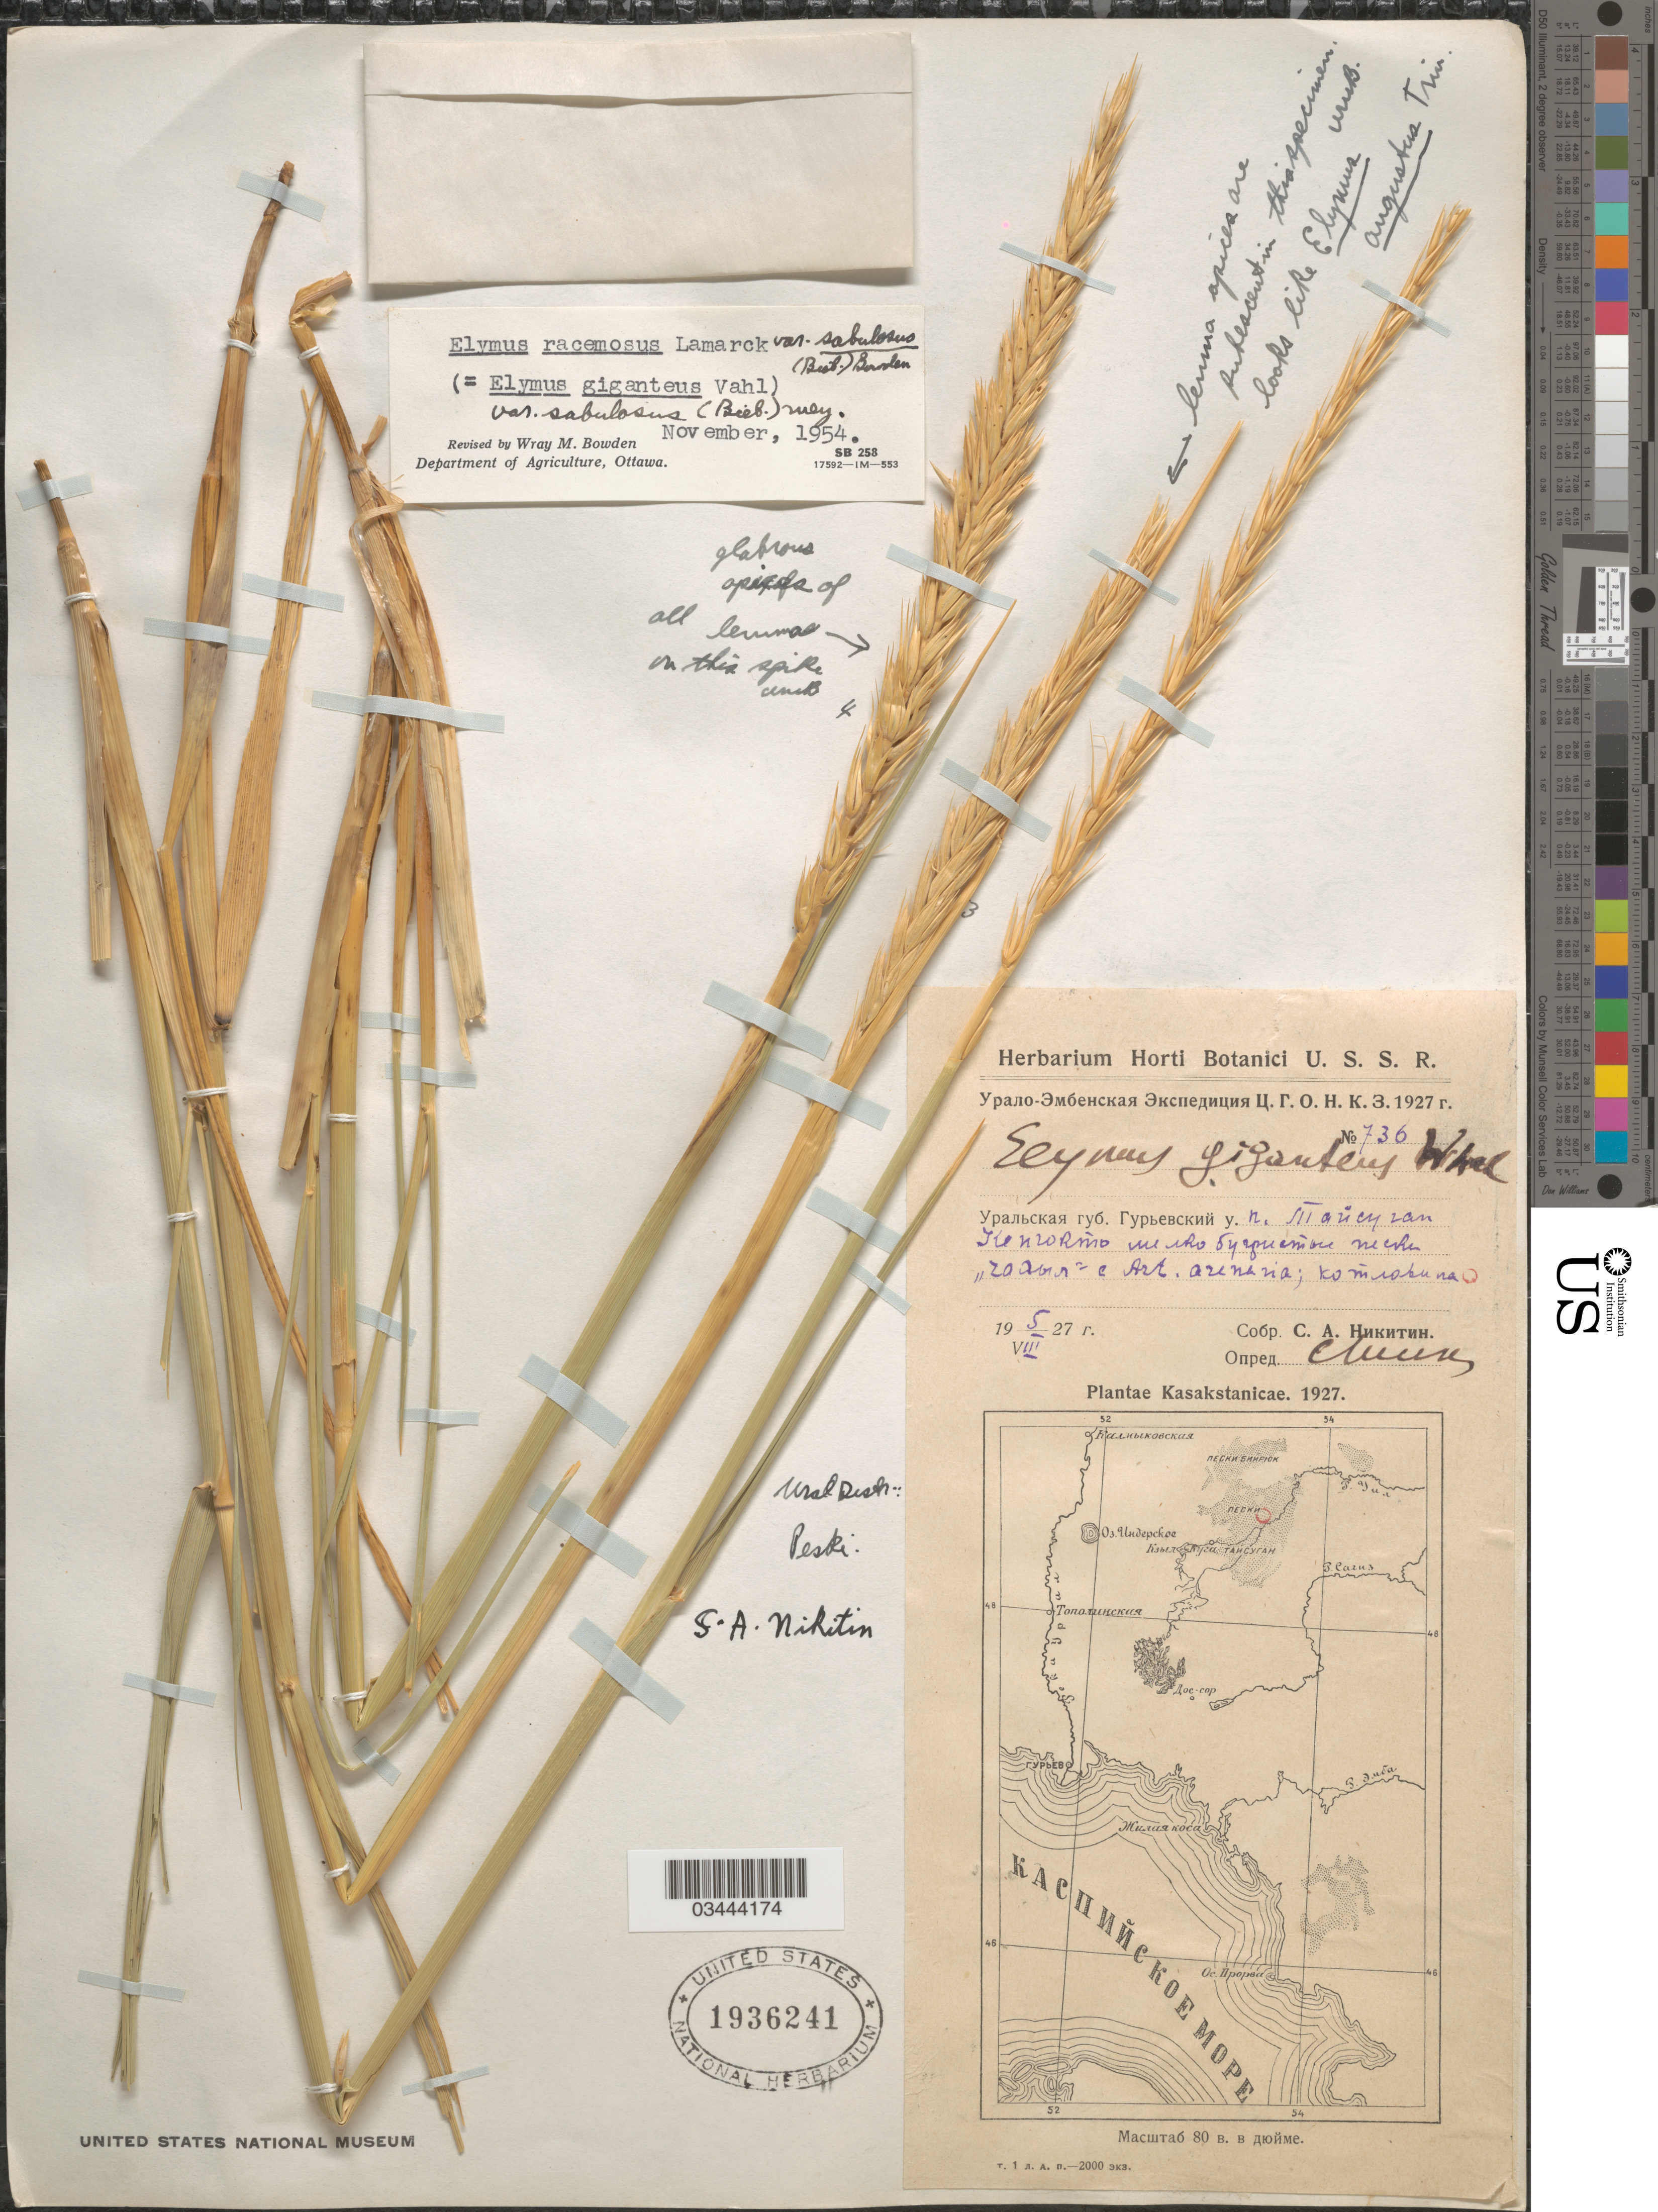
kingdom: Plantae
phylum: Tracheophyta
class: Liliopsida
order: Poales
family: Poaceae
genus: Leymus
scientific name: Leymus racemosus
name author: (Lam.) Tzvelev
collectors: S. A. Nikitin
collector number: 736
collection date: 1927-08-05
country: Kazakhstan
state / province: Atyrau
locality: Taysugan sand area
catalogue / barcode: US 1936241